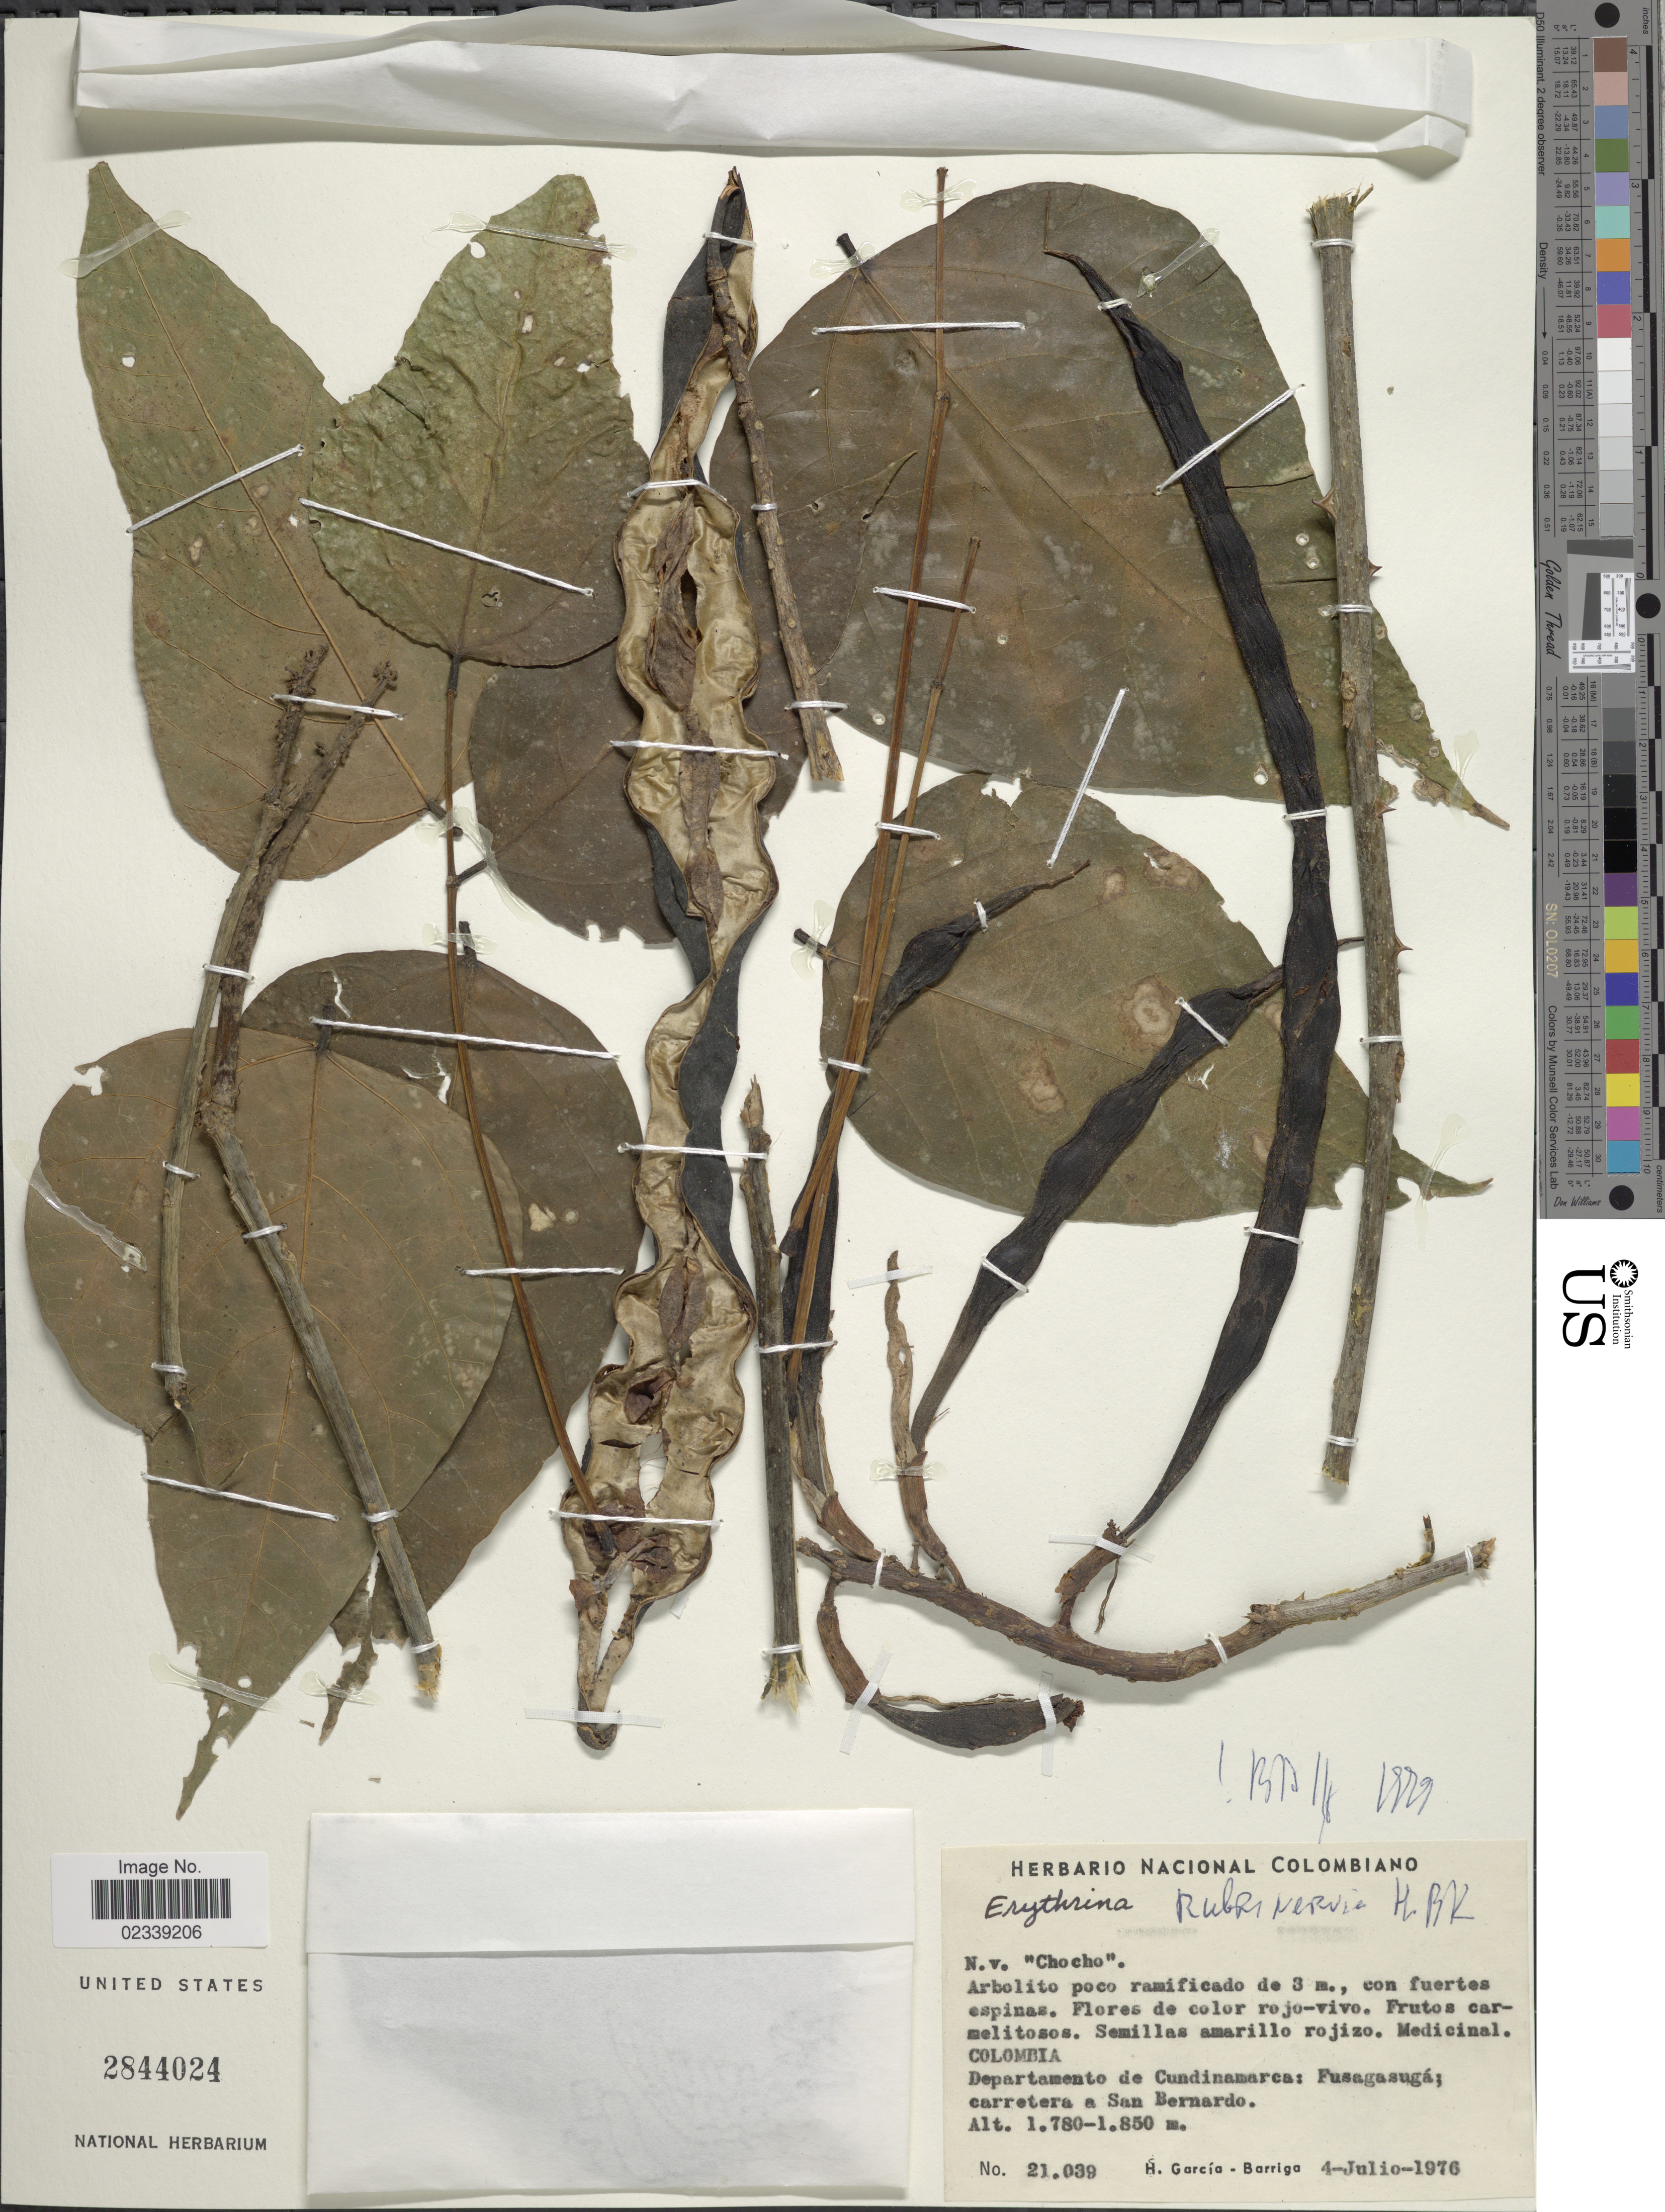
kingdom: Plantae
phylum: Tracheophyta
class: Magnoliopsida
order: Fabales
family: Fabaceae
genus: Erythrina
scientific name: Erythrina rubrinervia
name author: Kunth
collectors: H. García Barriga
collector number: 21039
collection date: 1976-07-04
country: Colombia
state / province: Cundinamarca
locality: Fusagasuga, carretera a San Bernardo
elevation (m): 1780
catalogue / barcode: US 2844024